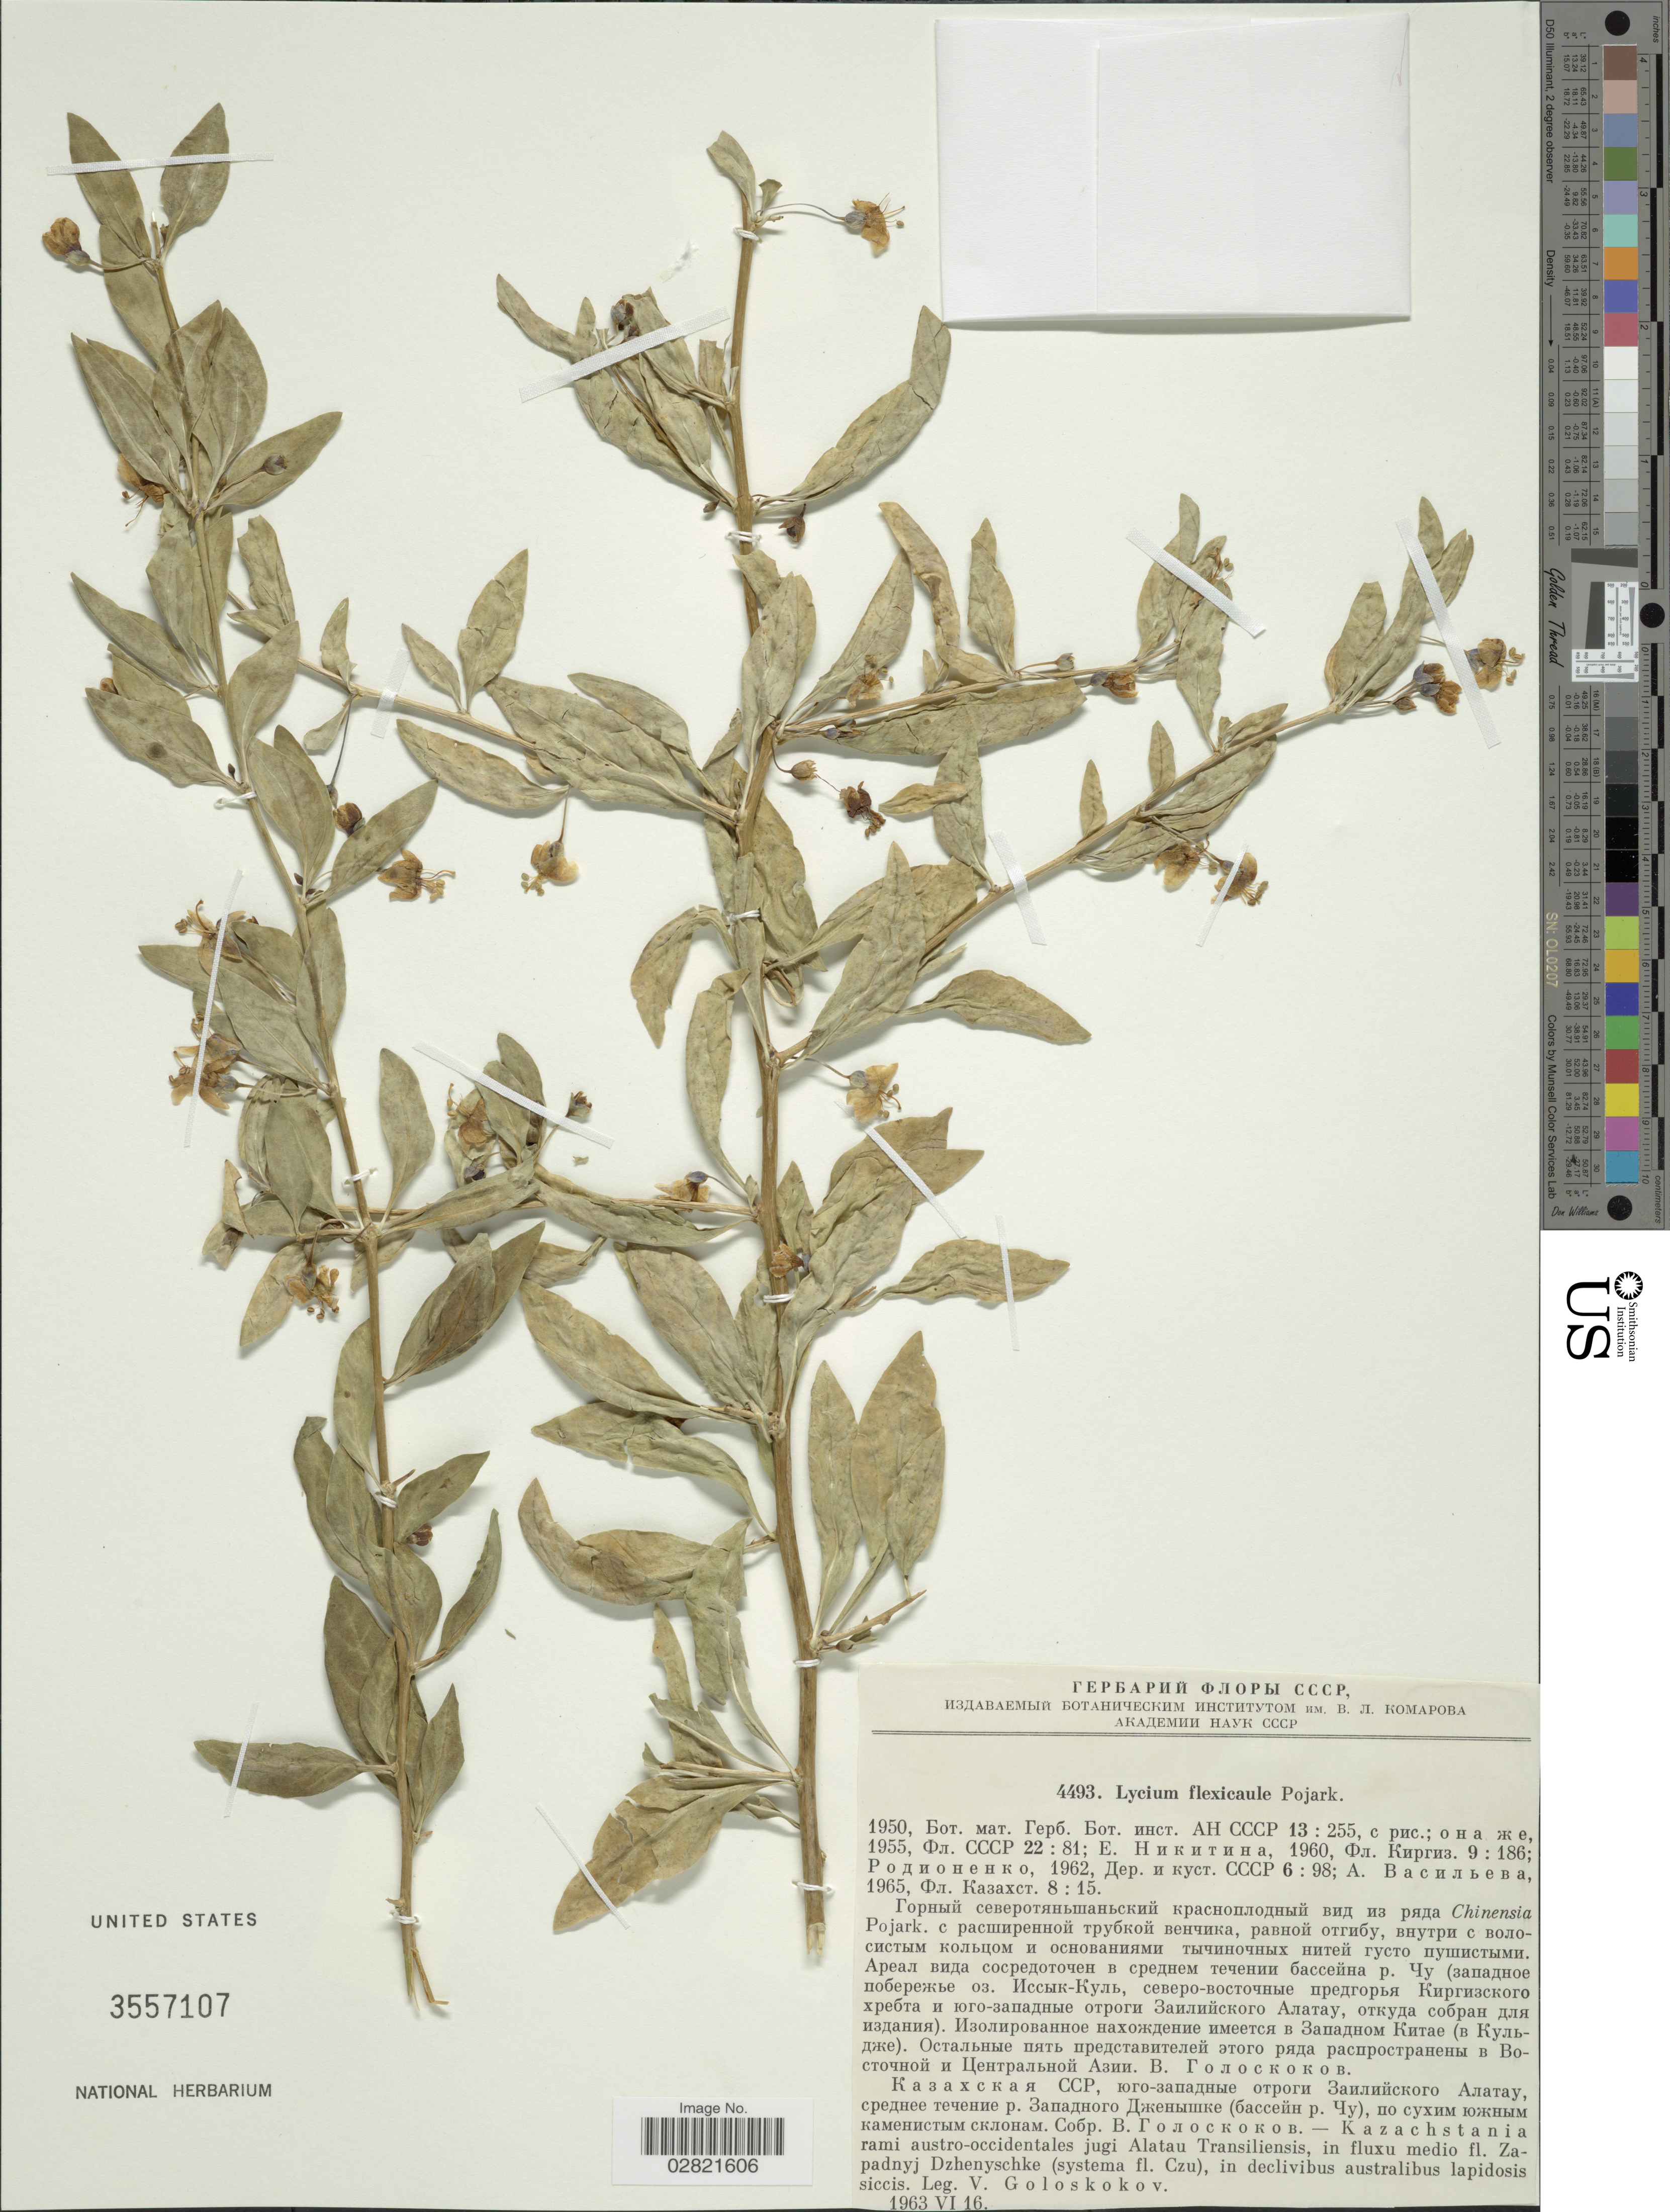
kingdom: Plantae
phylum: Tracheophyta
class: Magnoliopsida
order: Solanales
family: Solanaceae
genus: Lycium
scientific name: Lycium flexicaule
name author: Pojark.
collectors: V. P. Goloskokov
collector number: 4493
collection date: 1963-06-16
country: Kazakhstan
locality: Kazachstania rami austro-occidentalis jugi Alatau Transiliensis, in fluxu medio fl. Zapadnyj Dzhenyschke (systema fl. Czu), in declivibus australibus lapidosis siccis.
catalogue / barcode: US 3557107